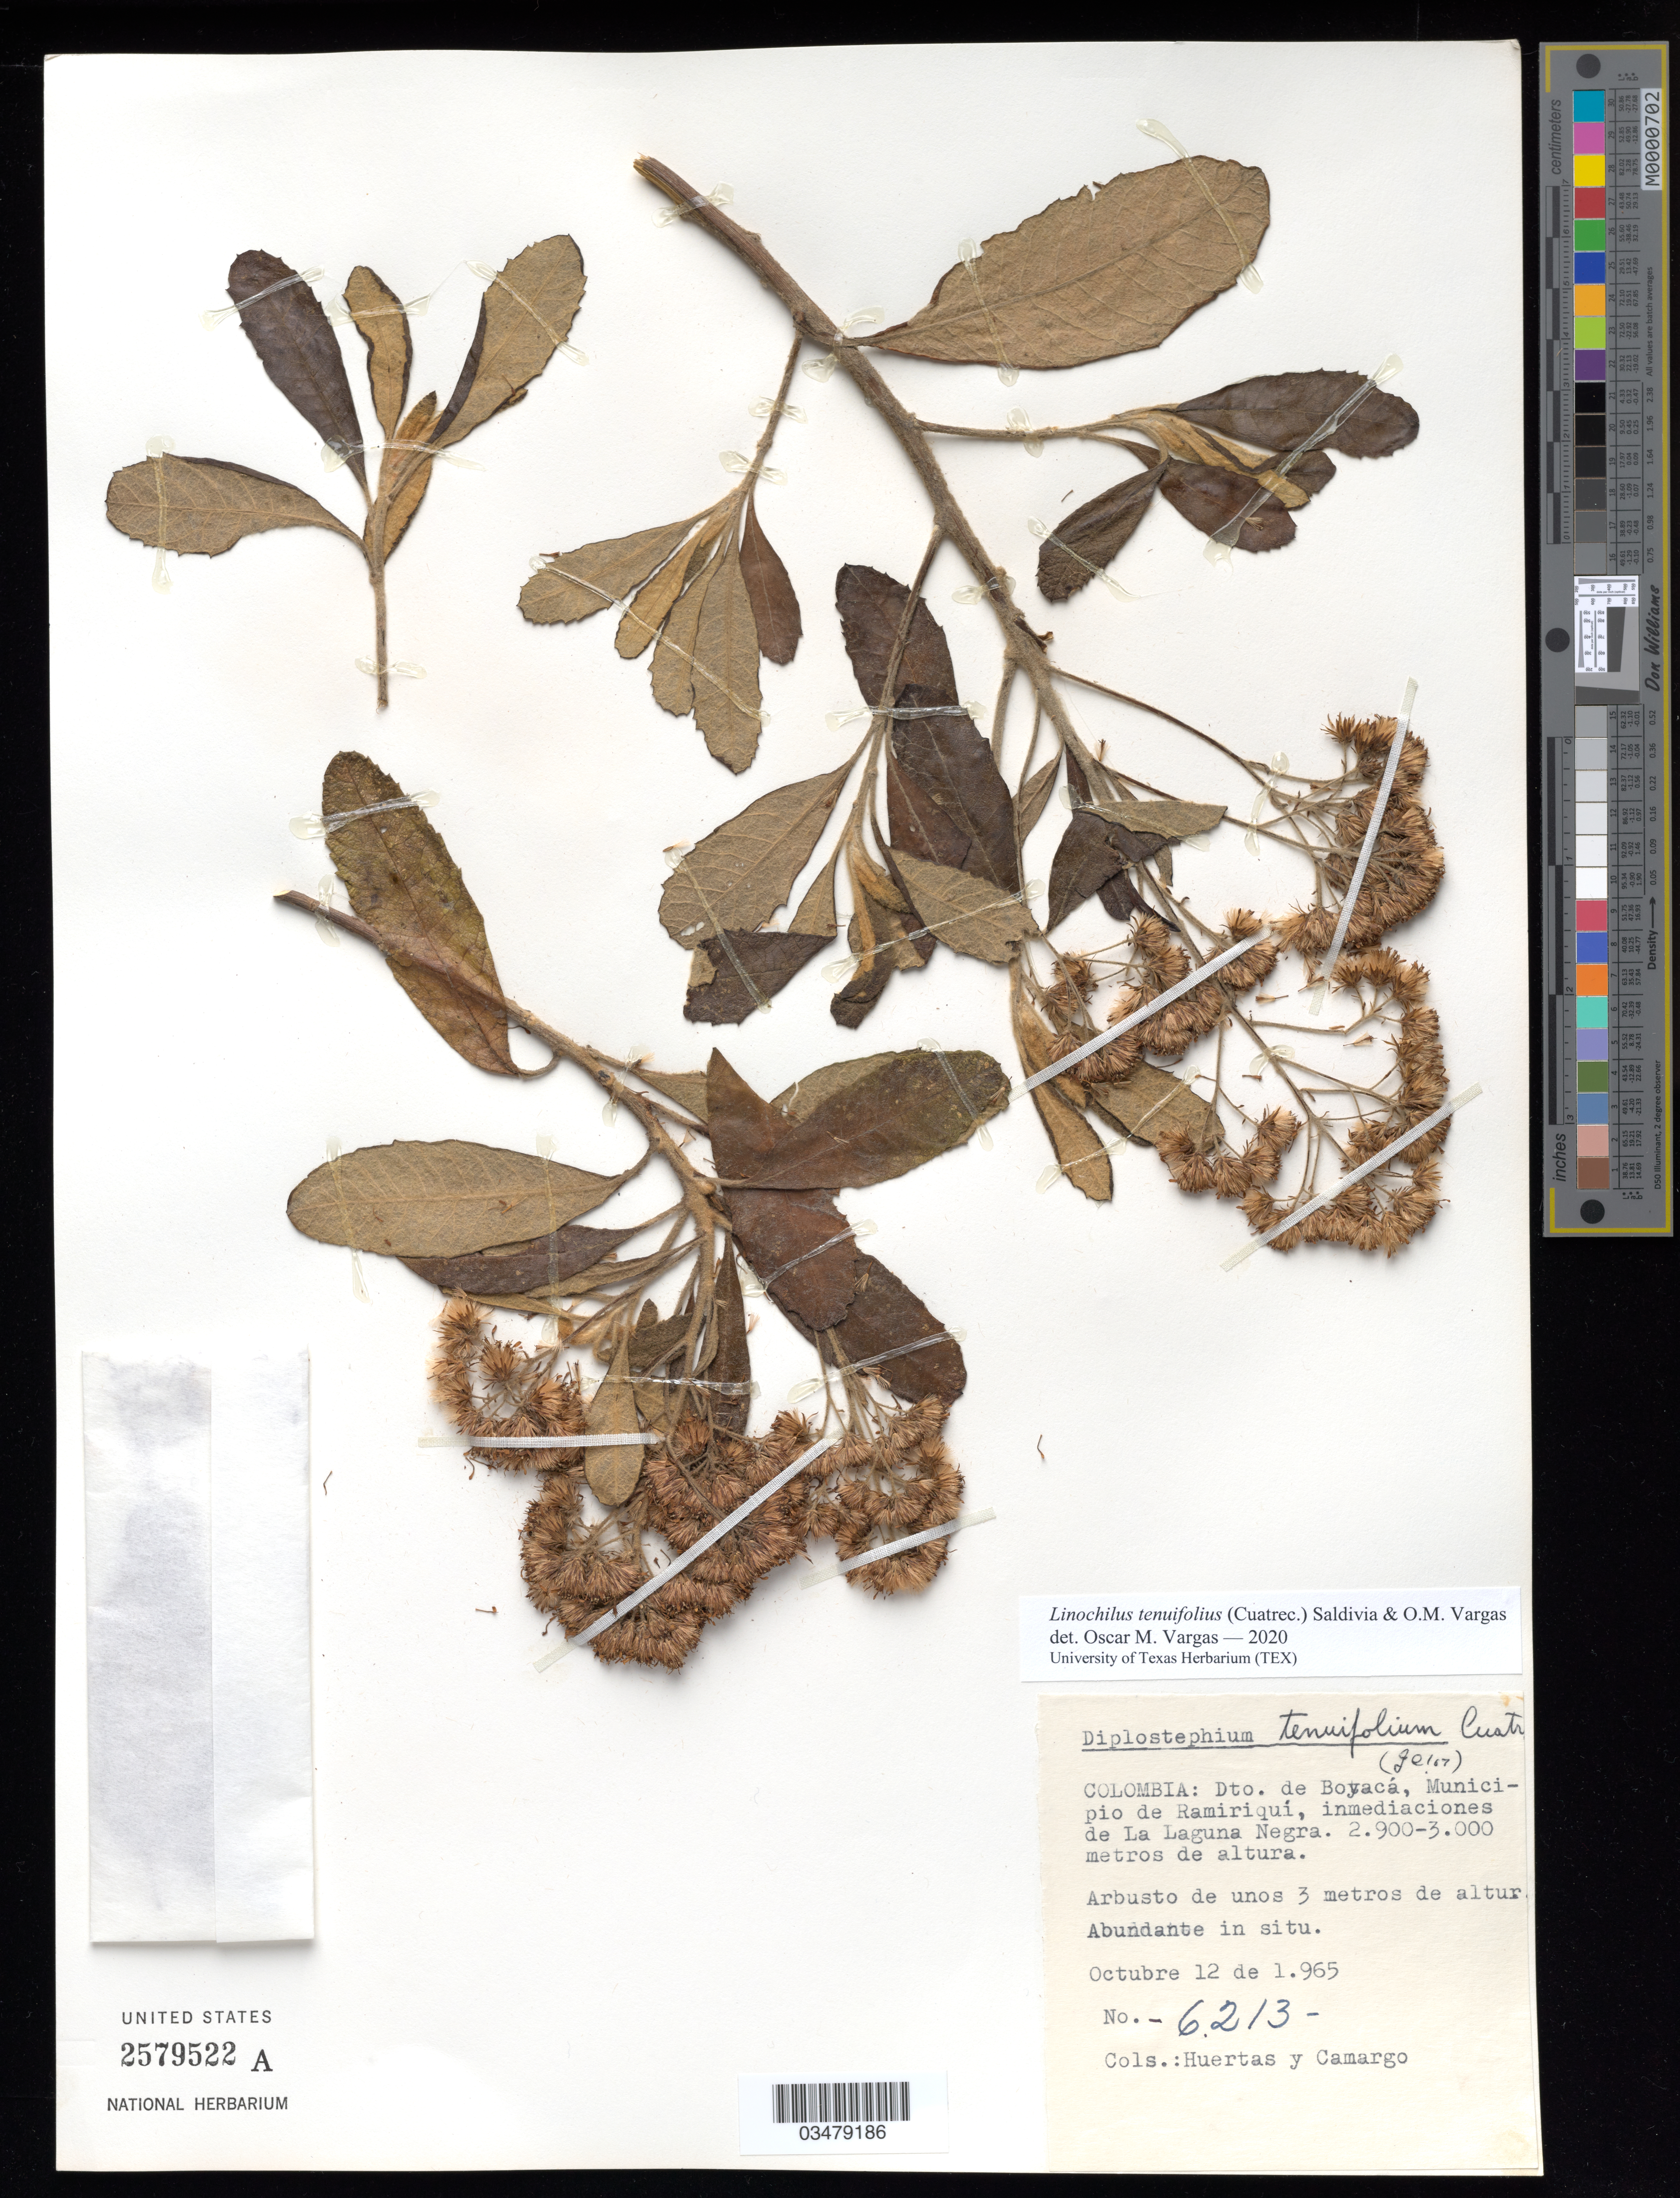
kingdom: Plantae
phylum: Tracheophyta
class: Magnoliopsida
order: Asterales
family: Asteraceae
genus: Linochilus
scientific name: Linochilus tenuifolius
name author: (Cuatrec.) Saldivia & O.M. Vargas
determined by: Vargas, Oscar M.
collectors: G. Huertas & L. A. Camargo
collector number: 6213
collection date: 1965-10-12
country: Colombia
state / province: Boyacá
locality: Municipio de Ramiriqui, inmediaciones de La Laguna Negra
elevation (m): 2900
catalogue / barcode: US 2579522A